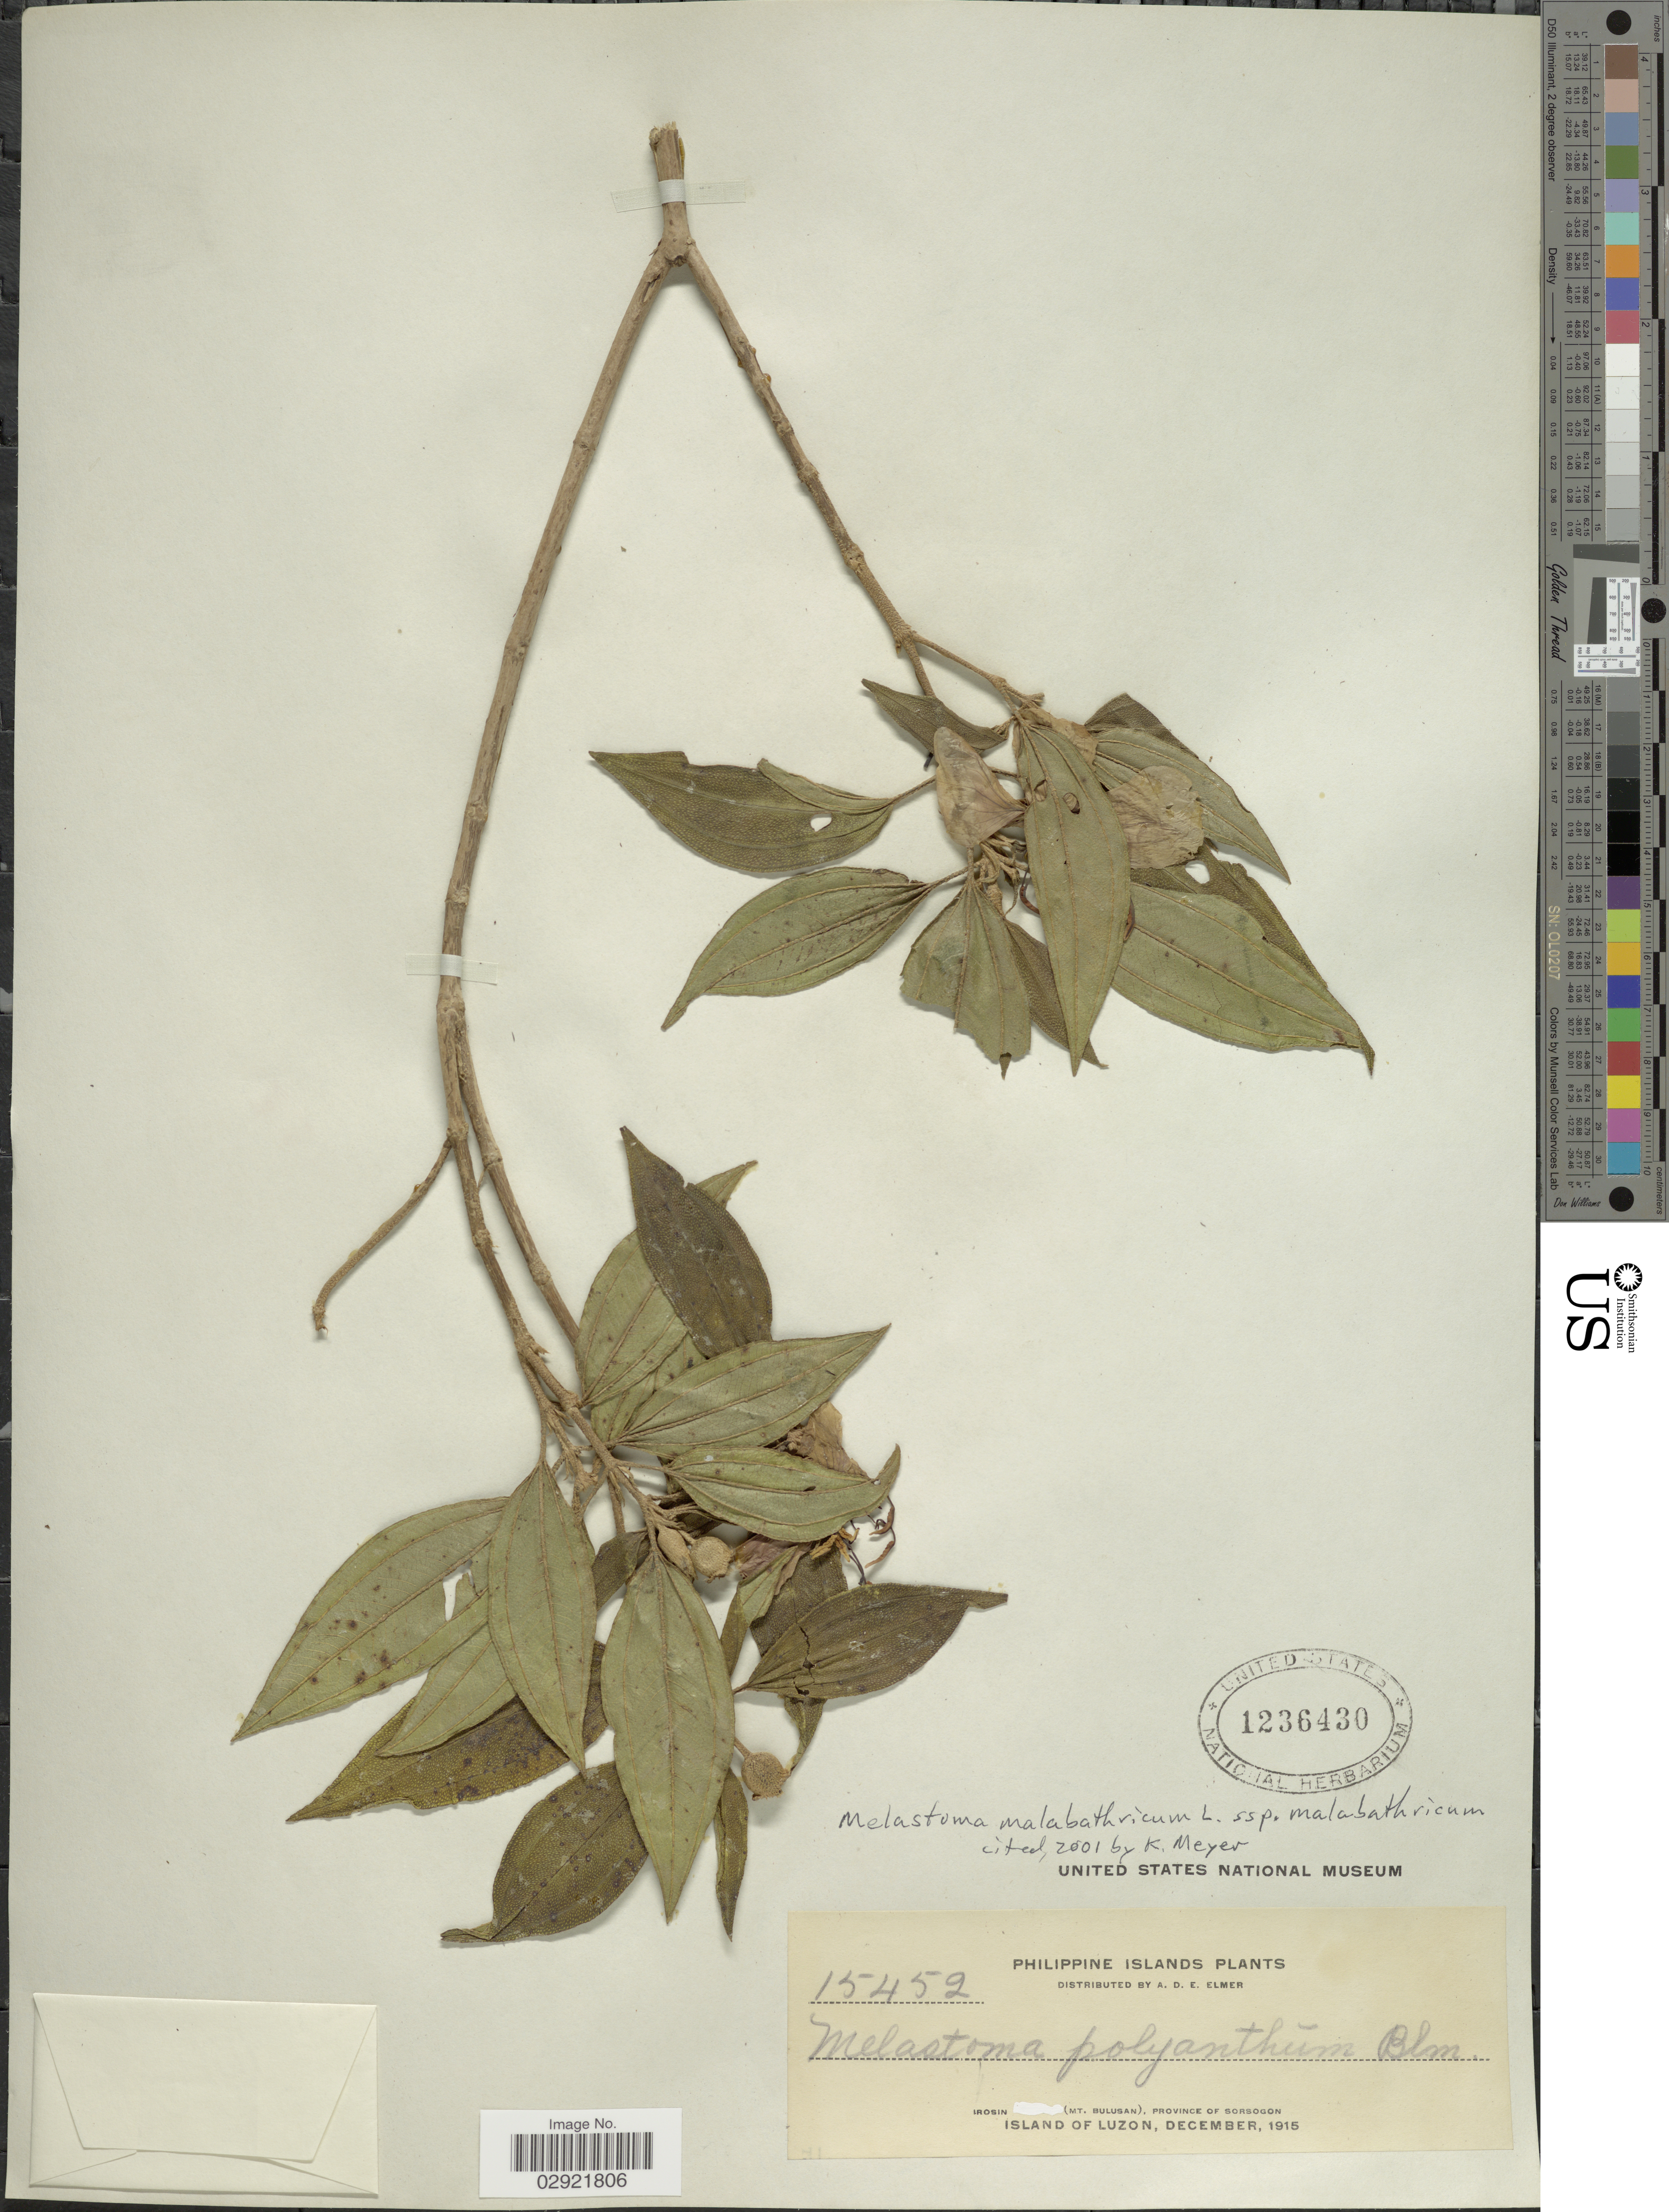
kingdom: Plantae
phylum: Tracheophyta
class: Magnoliopsida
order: Myrtales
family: Melastomataceae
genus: Melastoma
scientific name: Melastoma malabathricum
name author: L.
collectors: A. D. E. Elmer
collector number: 15452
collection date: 1915-12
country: Philippines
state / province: Bicol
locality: Philippine Islands. Irosin (Mt. Bulusan), Province of Sorsogon. Island of Luzon.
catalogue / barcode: US 1236430